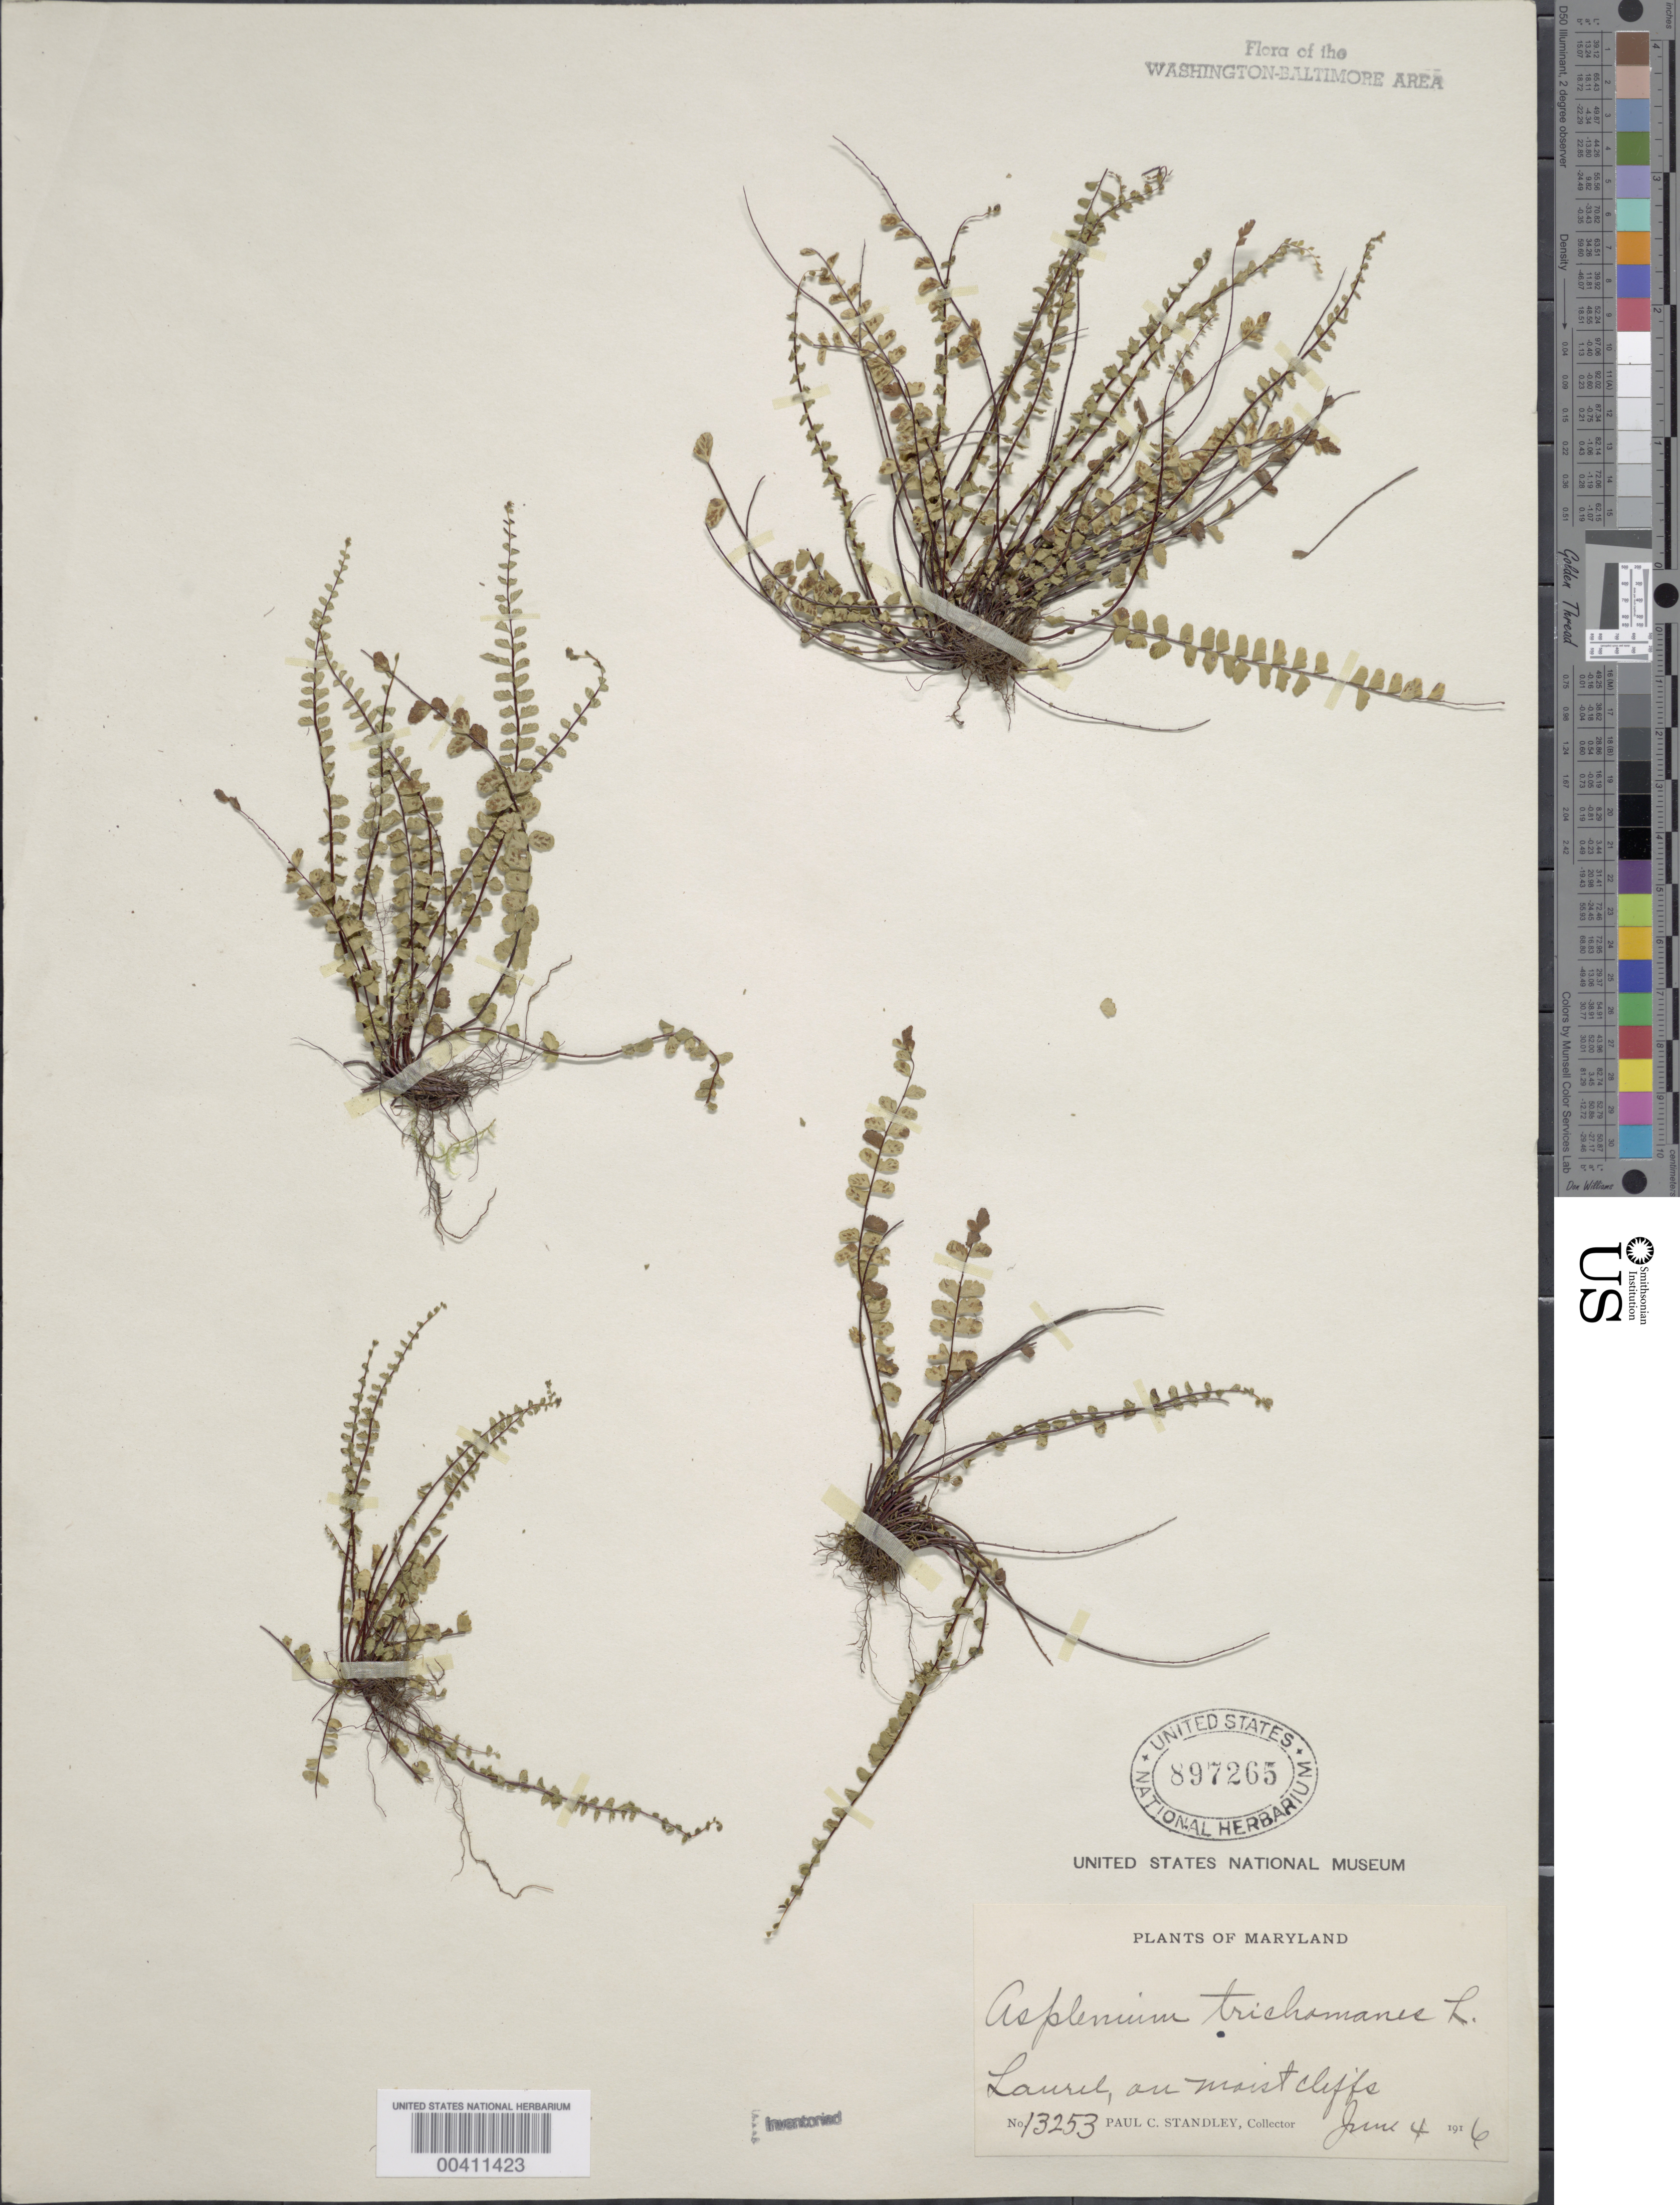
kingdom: Plantae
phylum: Tracheophyta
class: Polypodiopsida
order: Polypodiales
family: Aspleniaceae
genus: Asplenium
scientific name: Asplenium trichomanes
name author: L.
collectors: P. C. Standley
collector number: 13253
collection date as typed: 04 Jun 1916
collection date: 1916-06-04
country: United States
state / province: Maryland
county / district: Prince George's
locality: Laurel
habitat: On moist cliffs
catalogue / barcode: US 897265